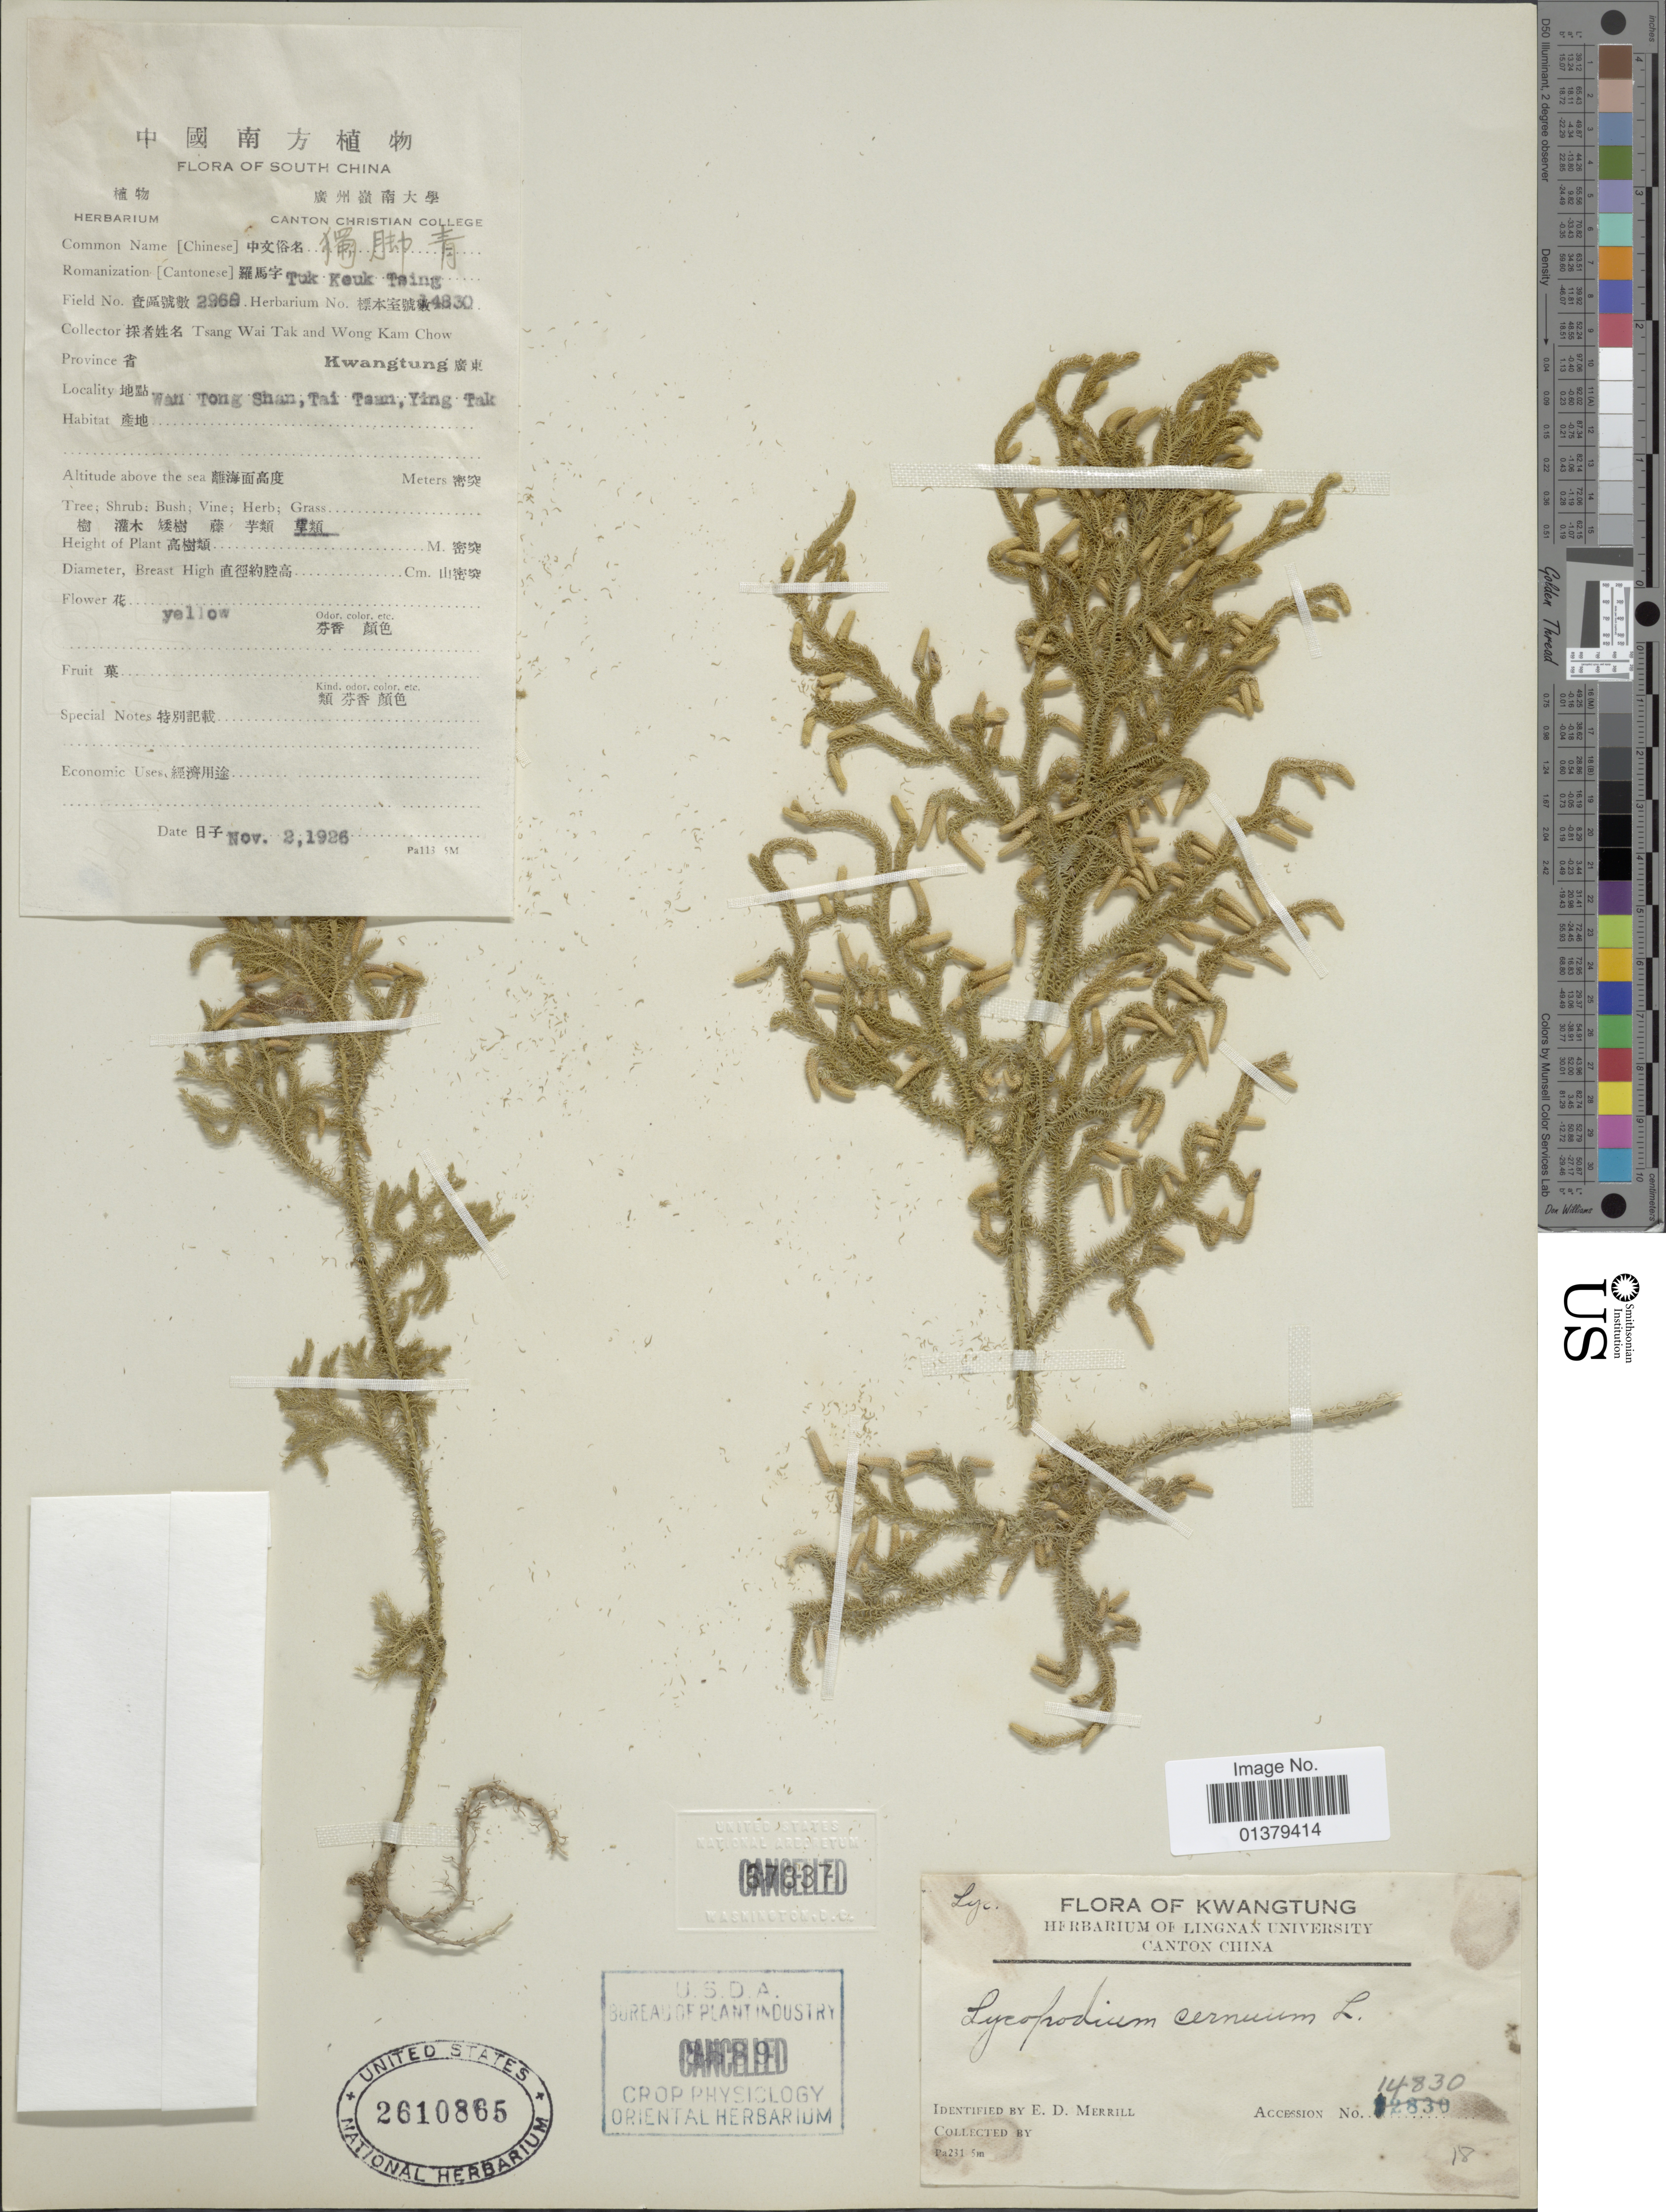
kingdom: Plantae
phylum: Tracheophyta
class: Lycopodiopsida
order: Lycopodiales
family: Lycopodiaceae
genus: Palhinhaea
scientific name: Palhinhaea cernua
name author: (L.) Vasc. & Franco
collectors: W. T. Tsang & W. Chow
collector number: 14830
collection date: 1926-11-02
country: China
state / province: Guangdong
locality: South China, Kwangtung, Wan Tong Shan, Tai Taan, Ying Tak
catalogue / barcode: US 2610865